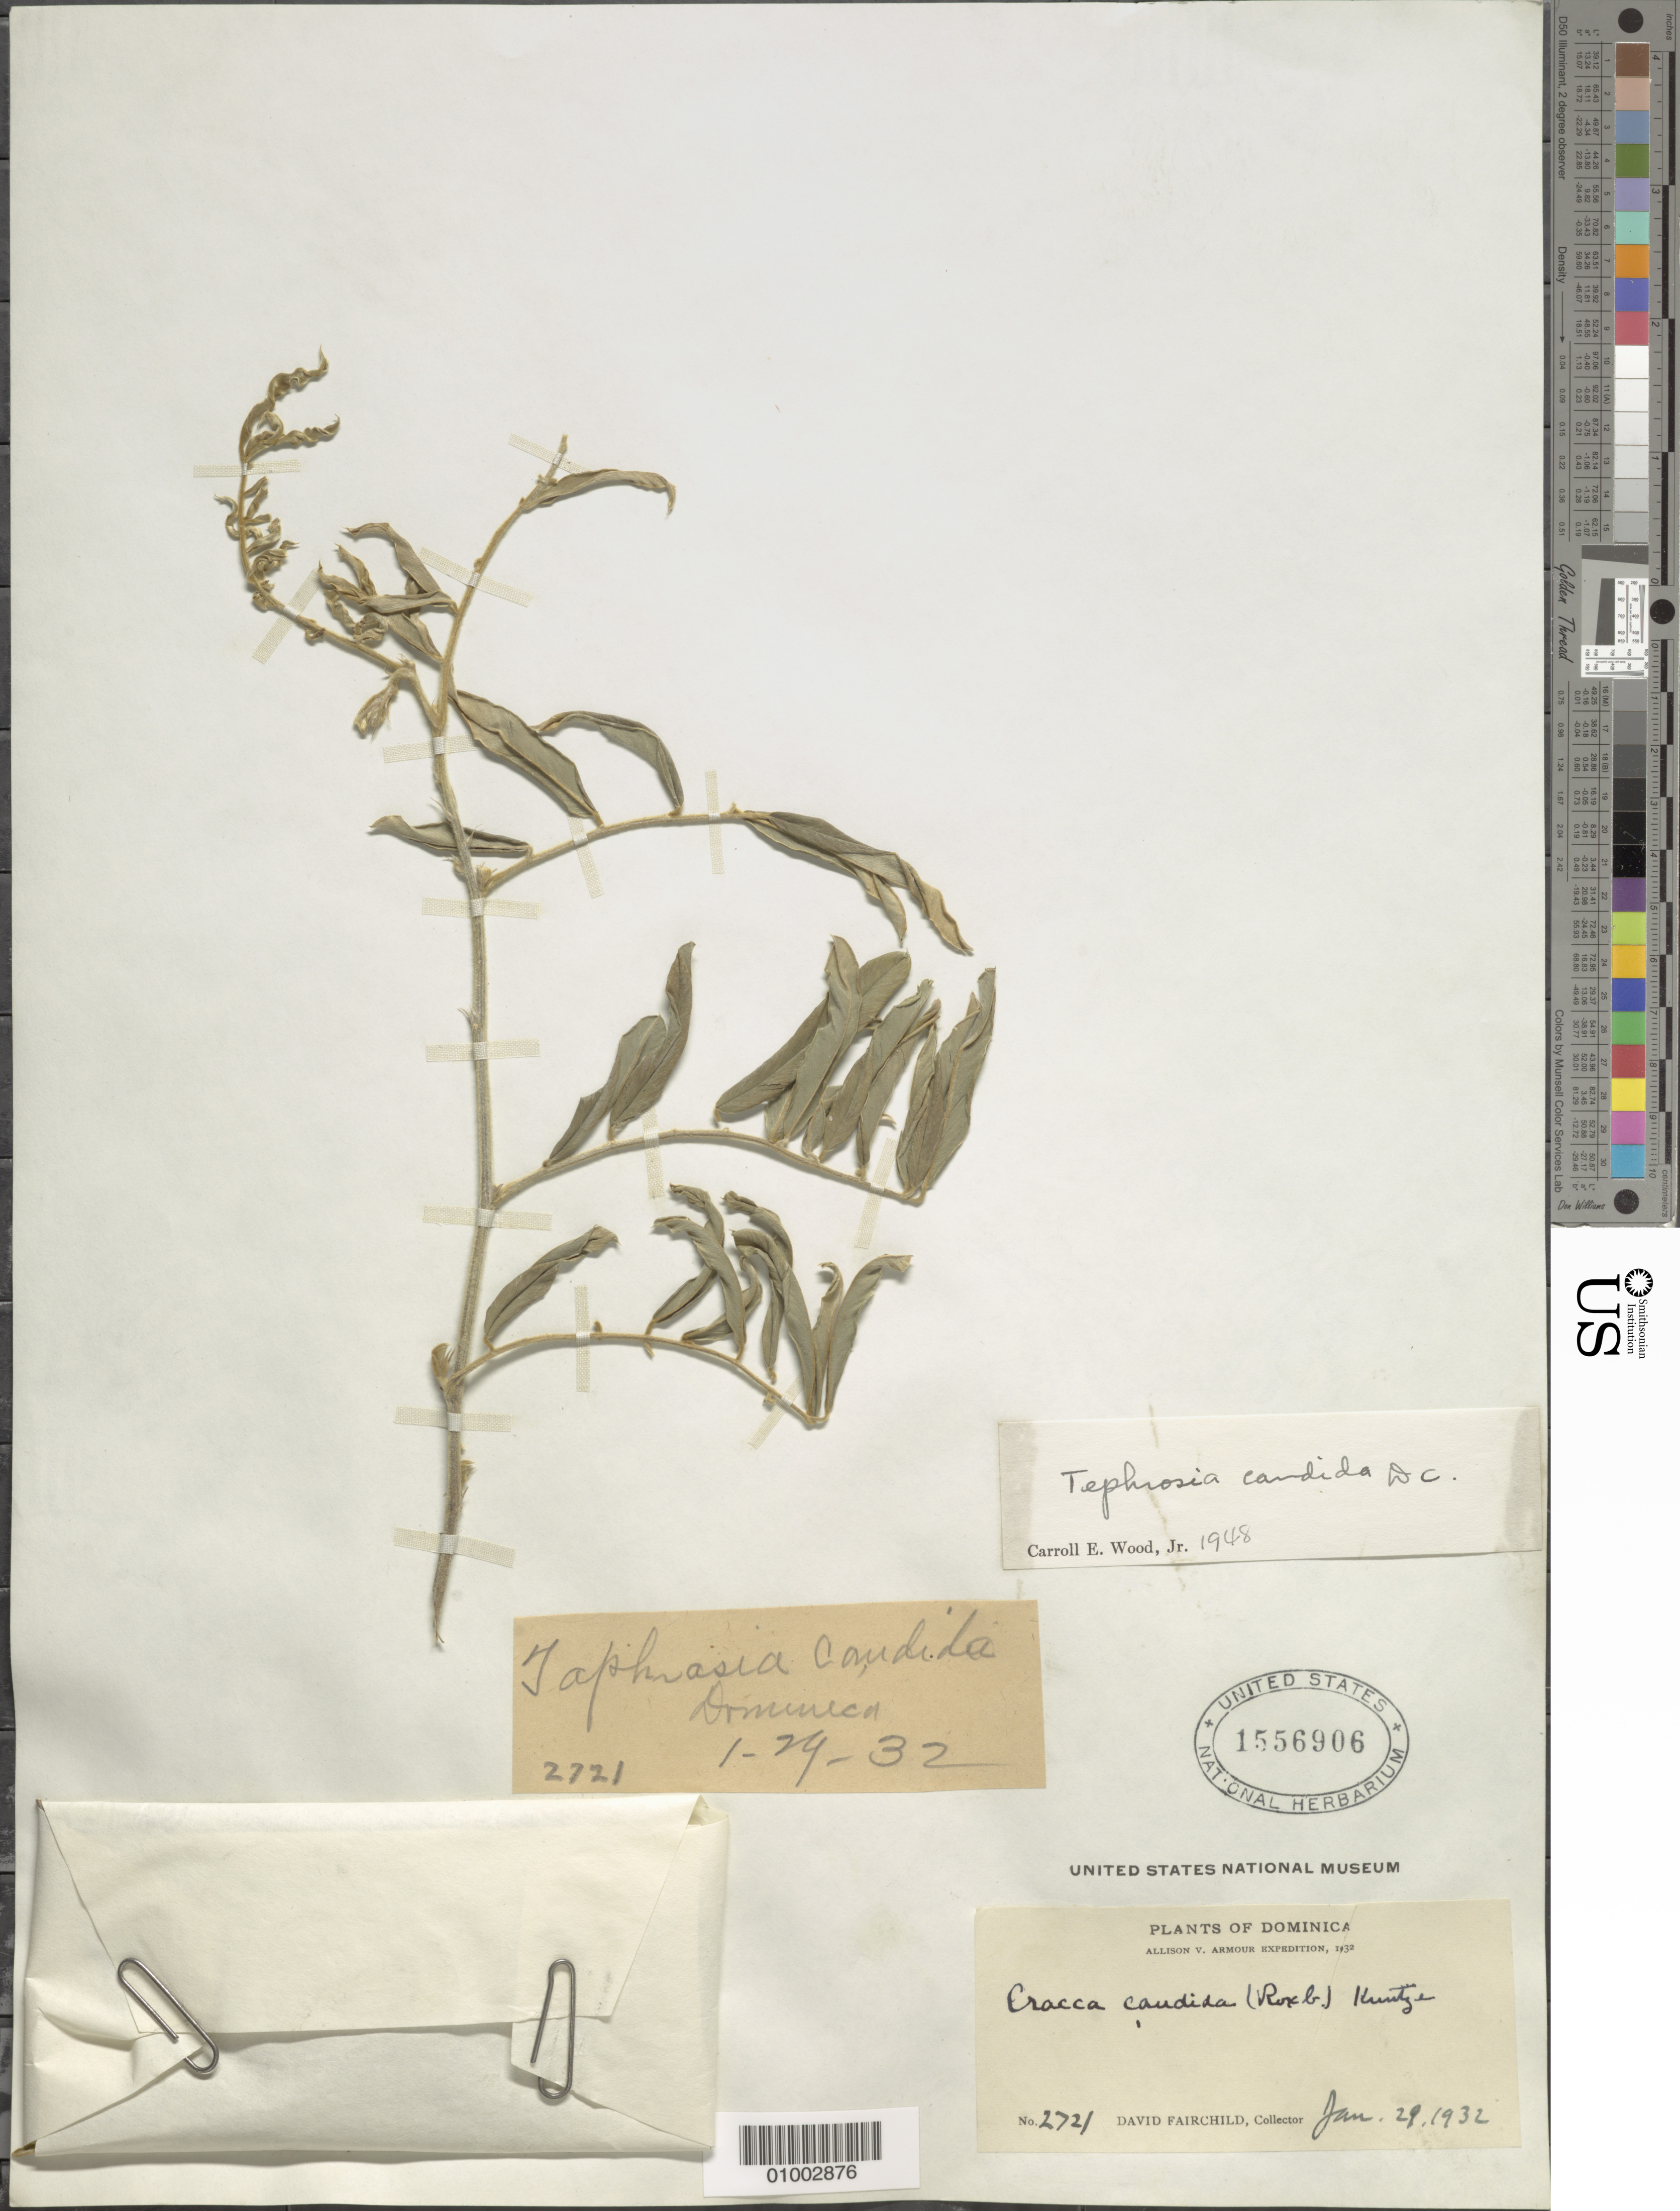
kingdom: Plantae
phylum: Tracheophyta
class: Magnoliopsida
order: Fabales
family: Fabaceae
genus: Tephrosia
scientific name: Tephrosia candida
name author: DC.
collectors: D. Fairchild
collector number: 2721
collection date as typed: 29 Jan 1932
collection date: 1932-01-29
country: Dominica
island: Dominica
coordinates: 0 N, 0 E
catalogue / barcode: US 1556906